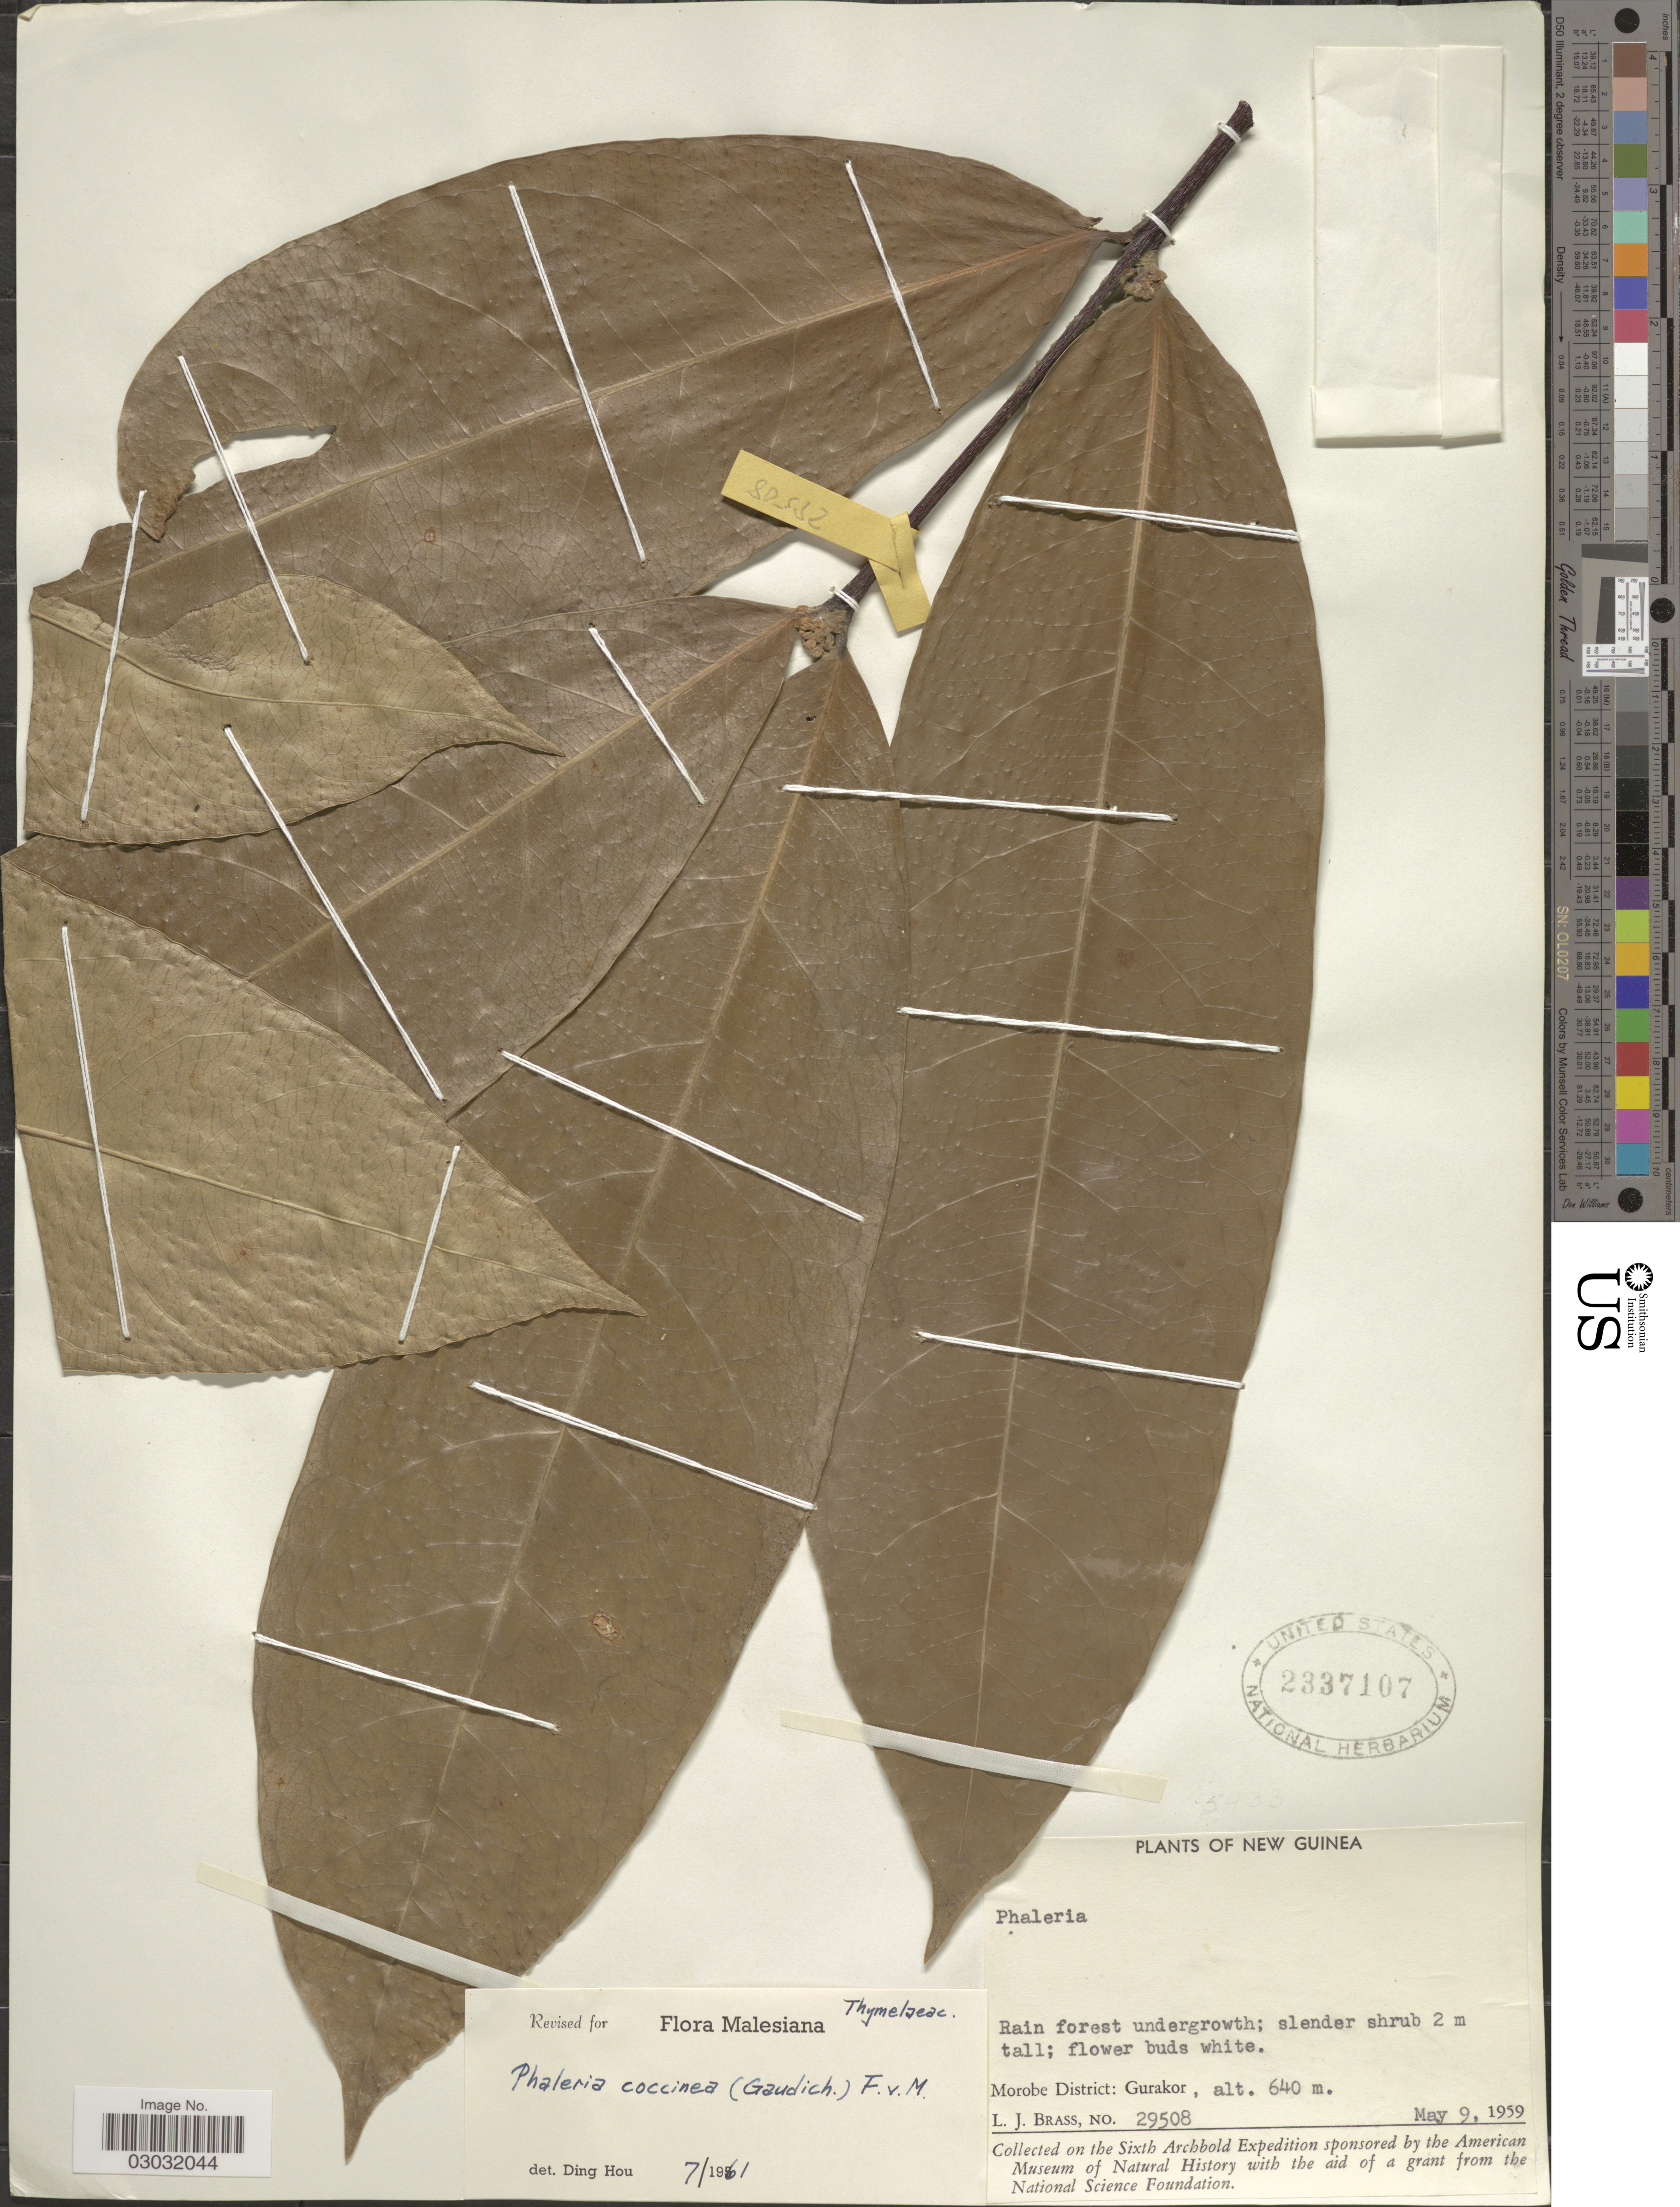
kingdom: Plantae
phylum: Tracheophyta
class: Magnoliopsida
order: Malvales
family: Thymelaeaceae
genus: Phaleria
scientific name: Phaleria coccinea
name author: (Gaudich.) F. Muell.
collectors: L. J. Brass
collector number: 29508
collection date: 1959-05-09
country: Papua New Guinea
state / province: Morobe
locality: Morobe District: Gurakor.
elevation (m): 640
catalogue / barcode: US 2337107